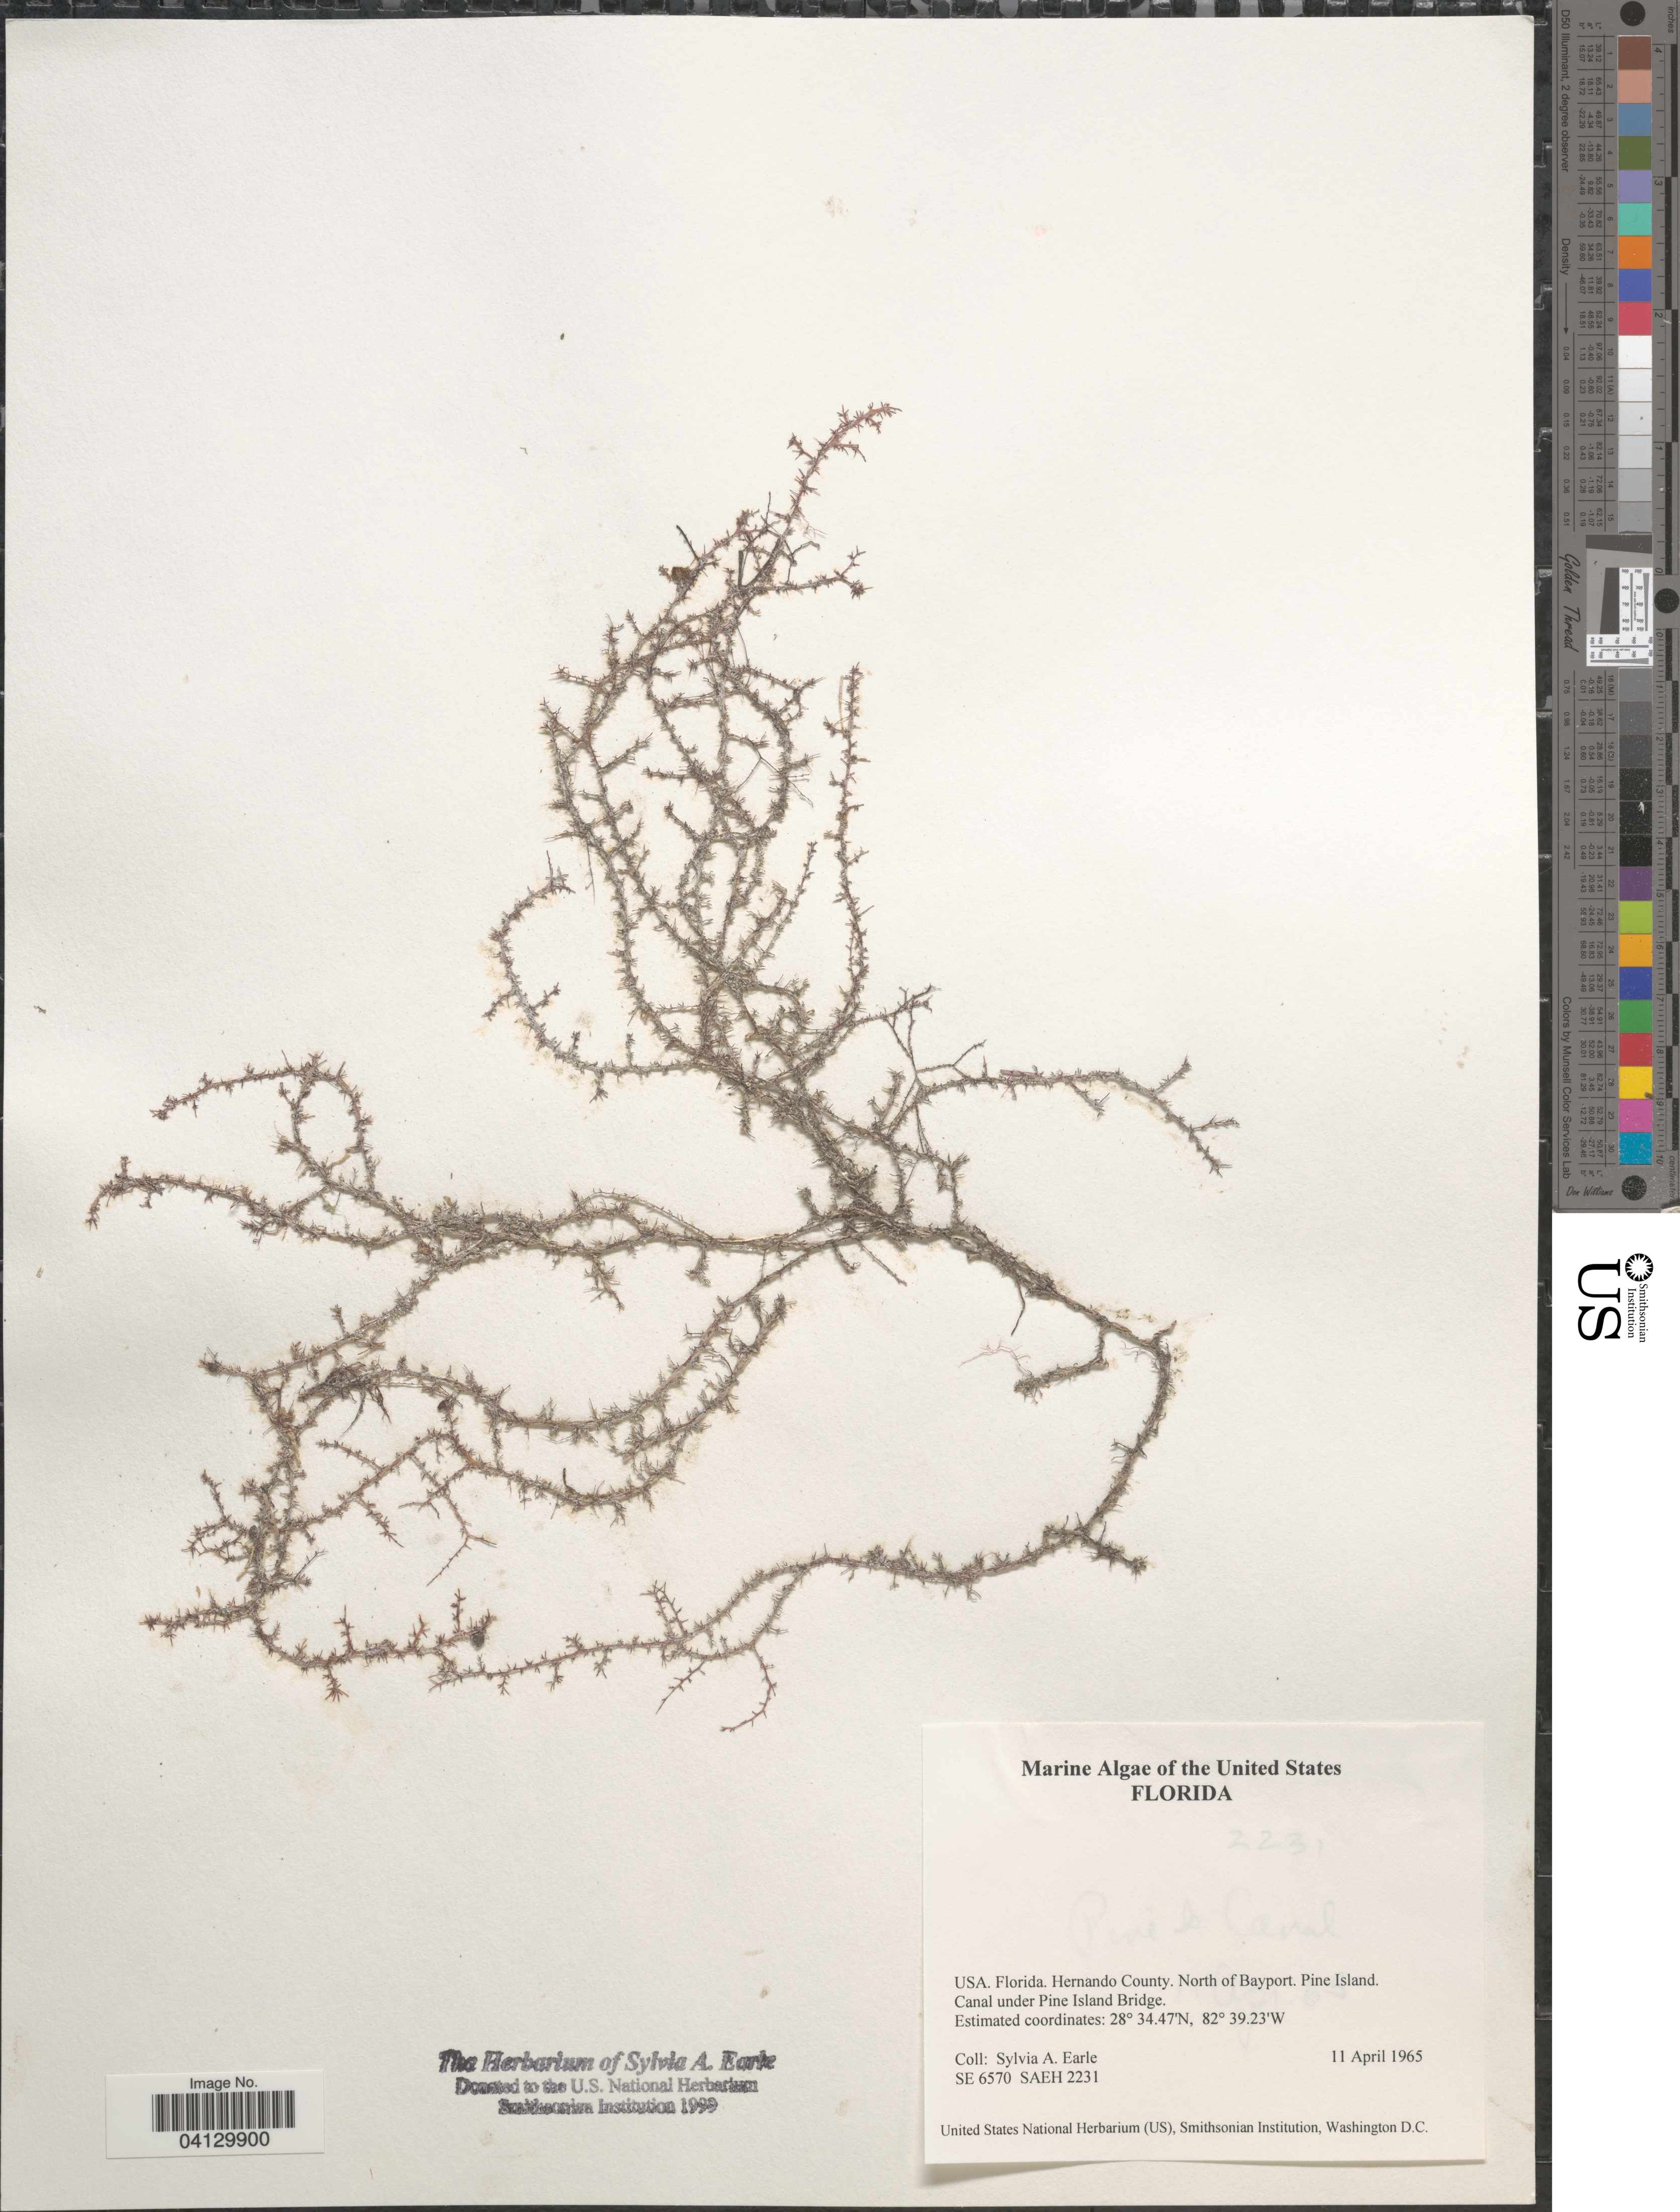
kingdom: Plantae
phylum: Rhodophyta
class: Florideophyceae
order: Corallinales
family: Corallinaceae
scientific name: Crustose Coralline Algae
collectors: S. A. Earle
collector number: SE6570/SAEH2231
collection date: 1965-04-11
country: United States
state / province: Florida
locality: Hernando County. North of Bayport. Pine Island. Canal under Pine Island Bridge.